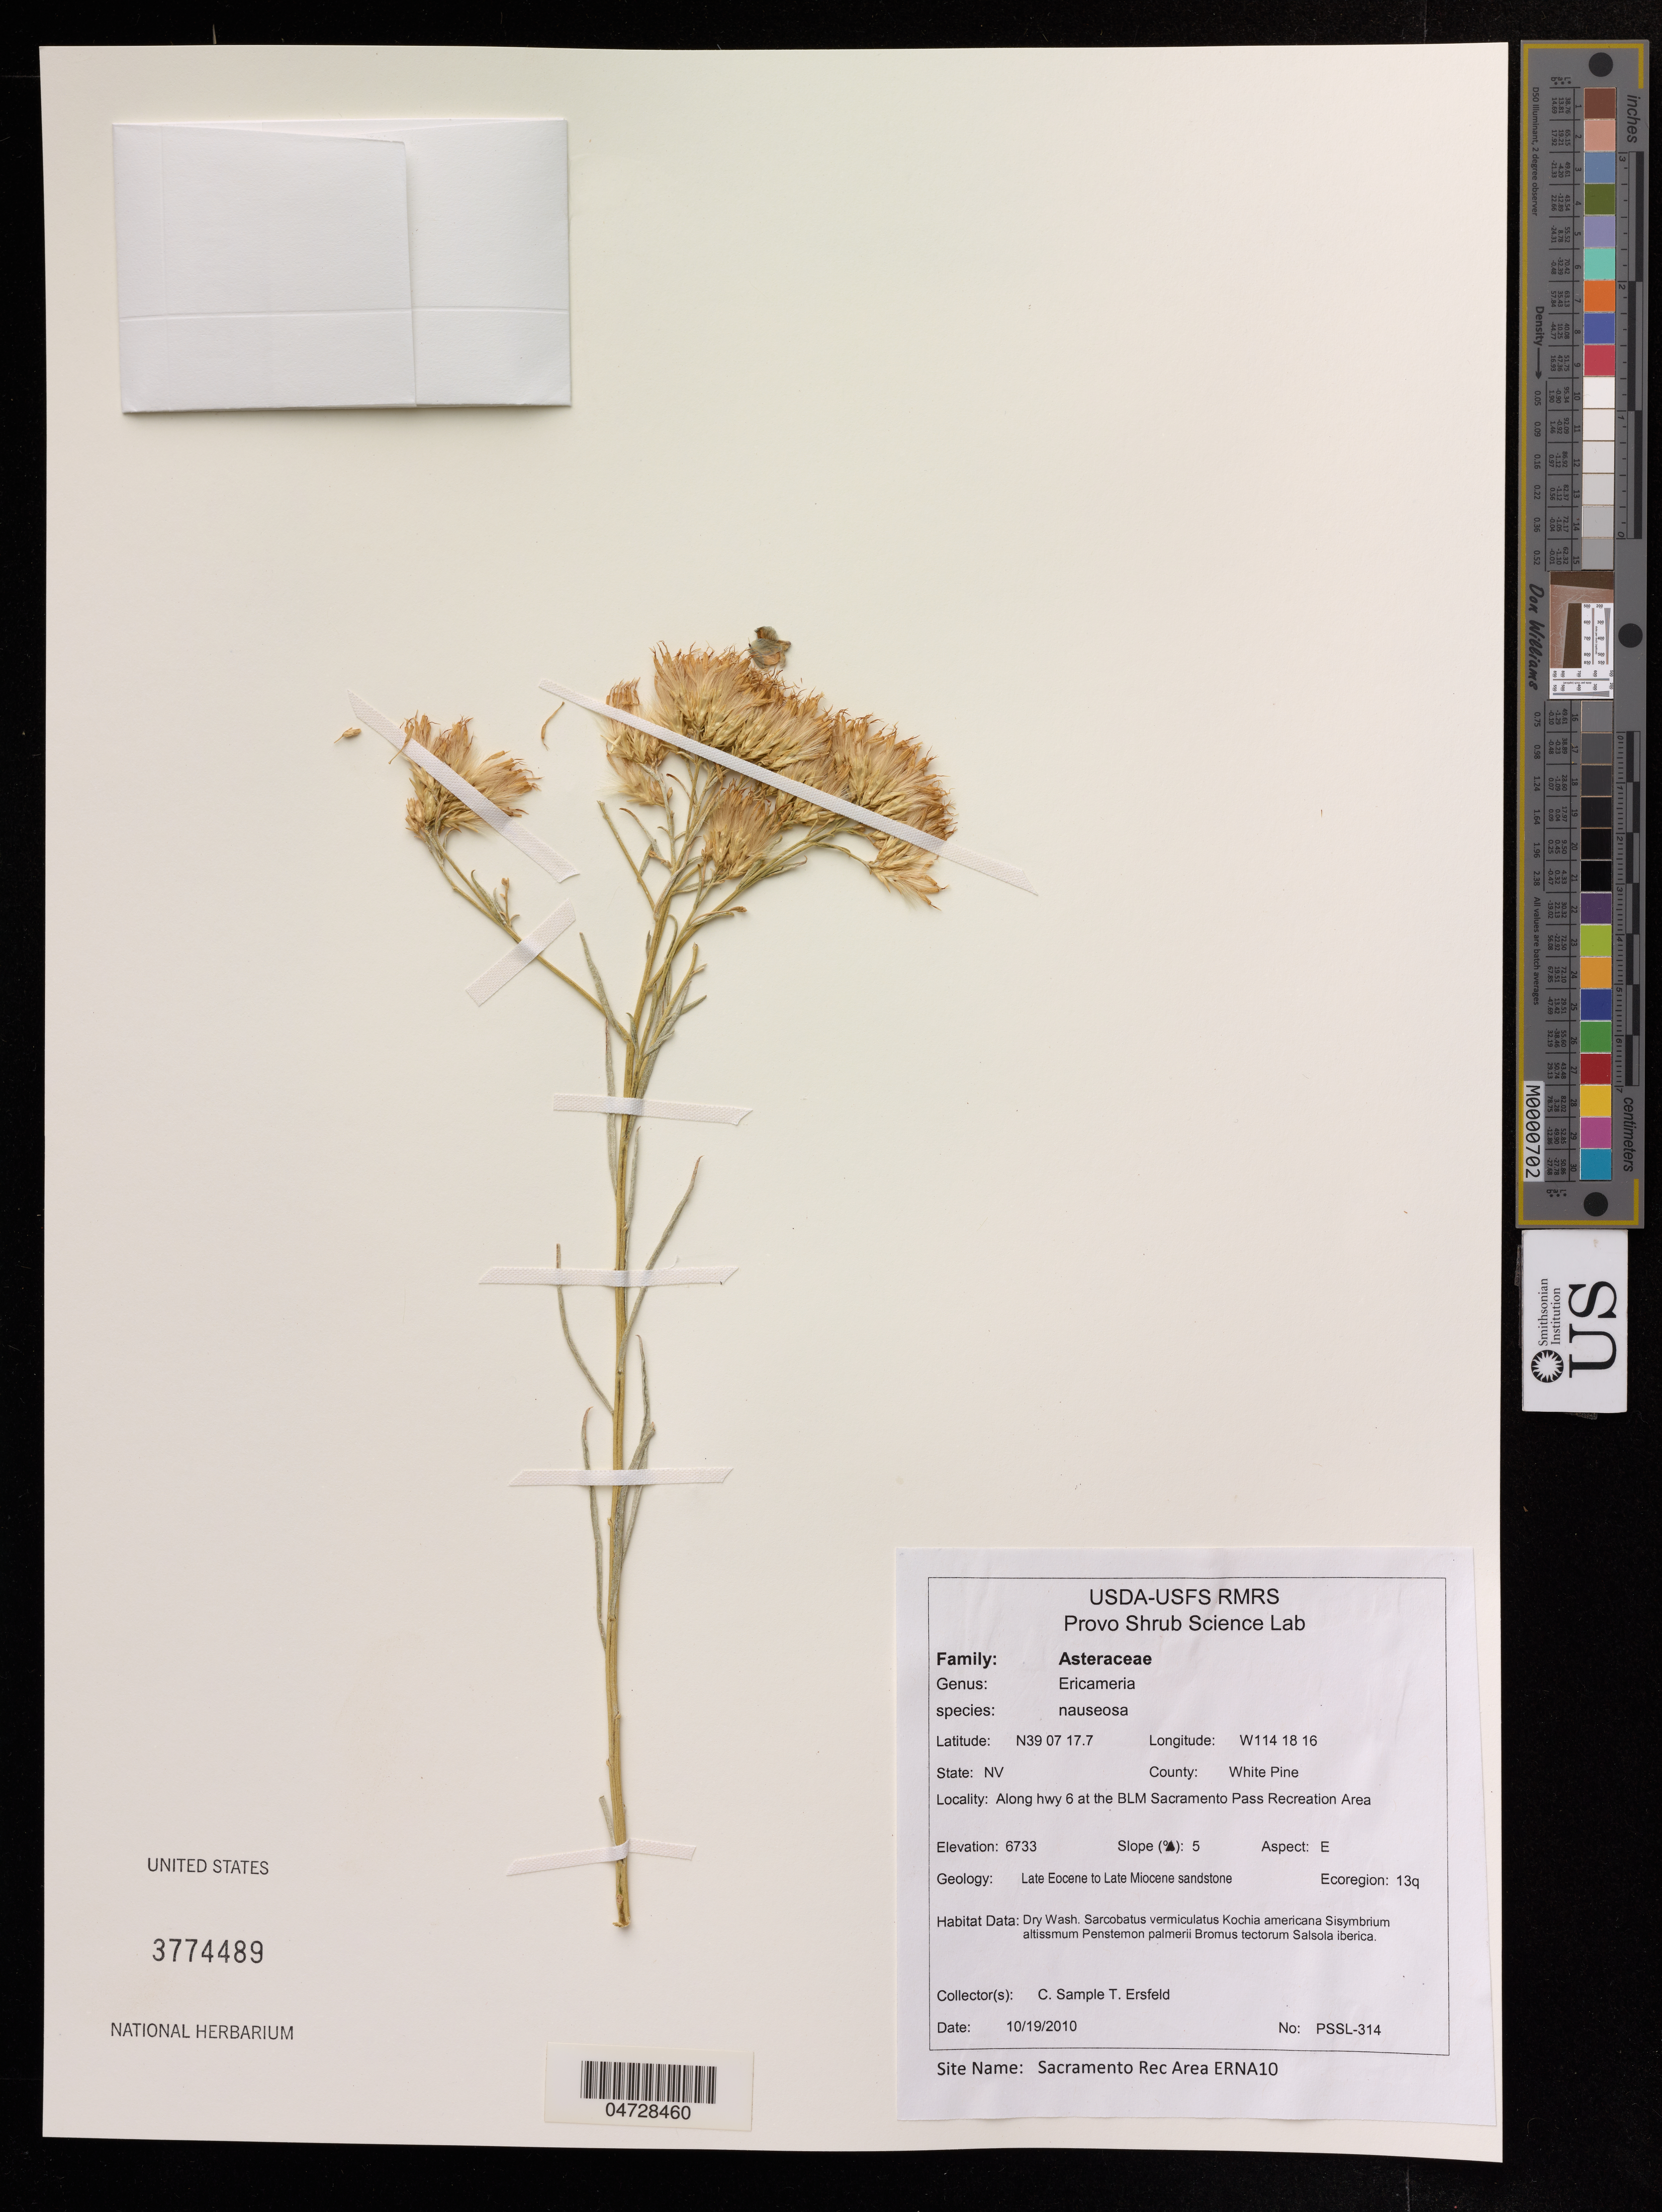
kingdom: Plantae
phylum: Tracheophyta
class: Magnoliopsida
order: Asterales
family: Asteraceae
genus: Ericameria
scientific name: Ericameria nauseosa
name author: (Pall. ex Pursh) G.L. Nesom & G.I. Baird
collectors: C. Sample & T. Ersfeld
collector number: PSSL-314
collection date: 2010-10-19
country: United States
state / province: Nevada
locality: White Pine. Along hwy 6 at the BLM Sacramento Pass Recreation Area.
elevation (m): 2052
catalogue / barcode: US 3774489